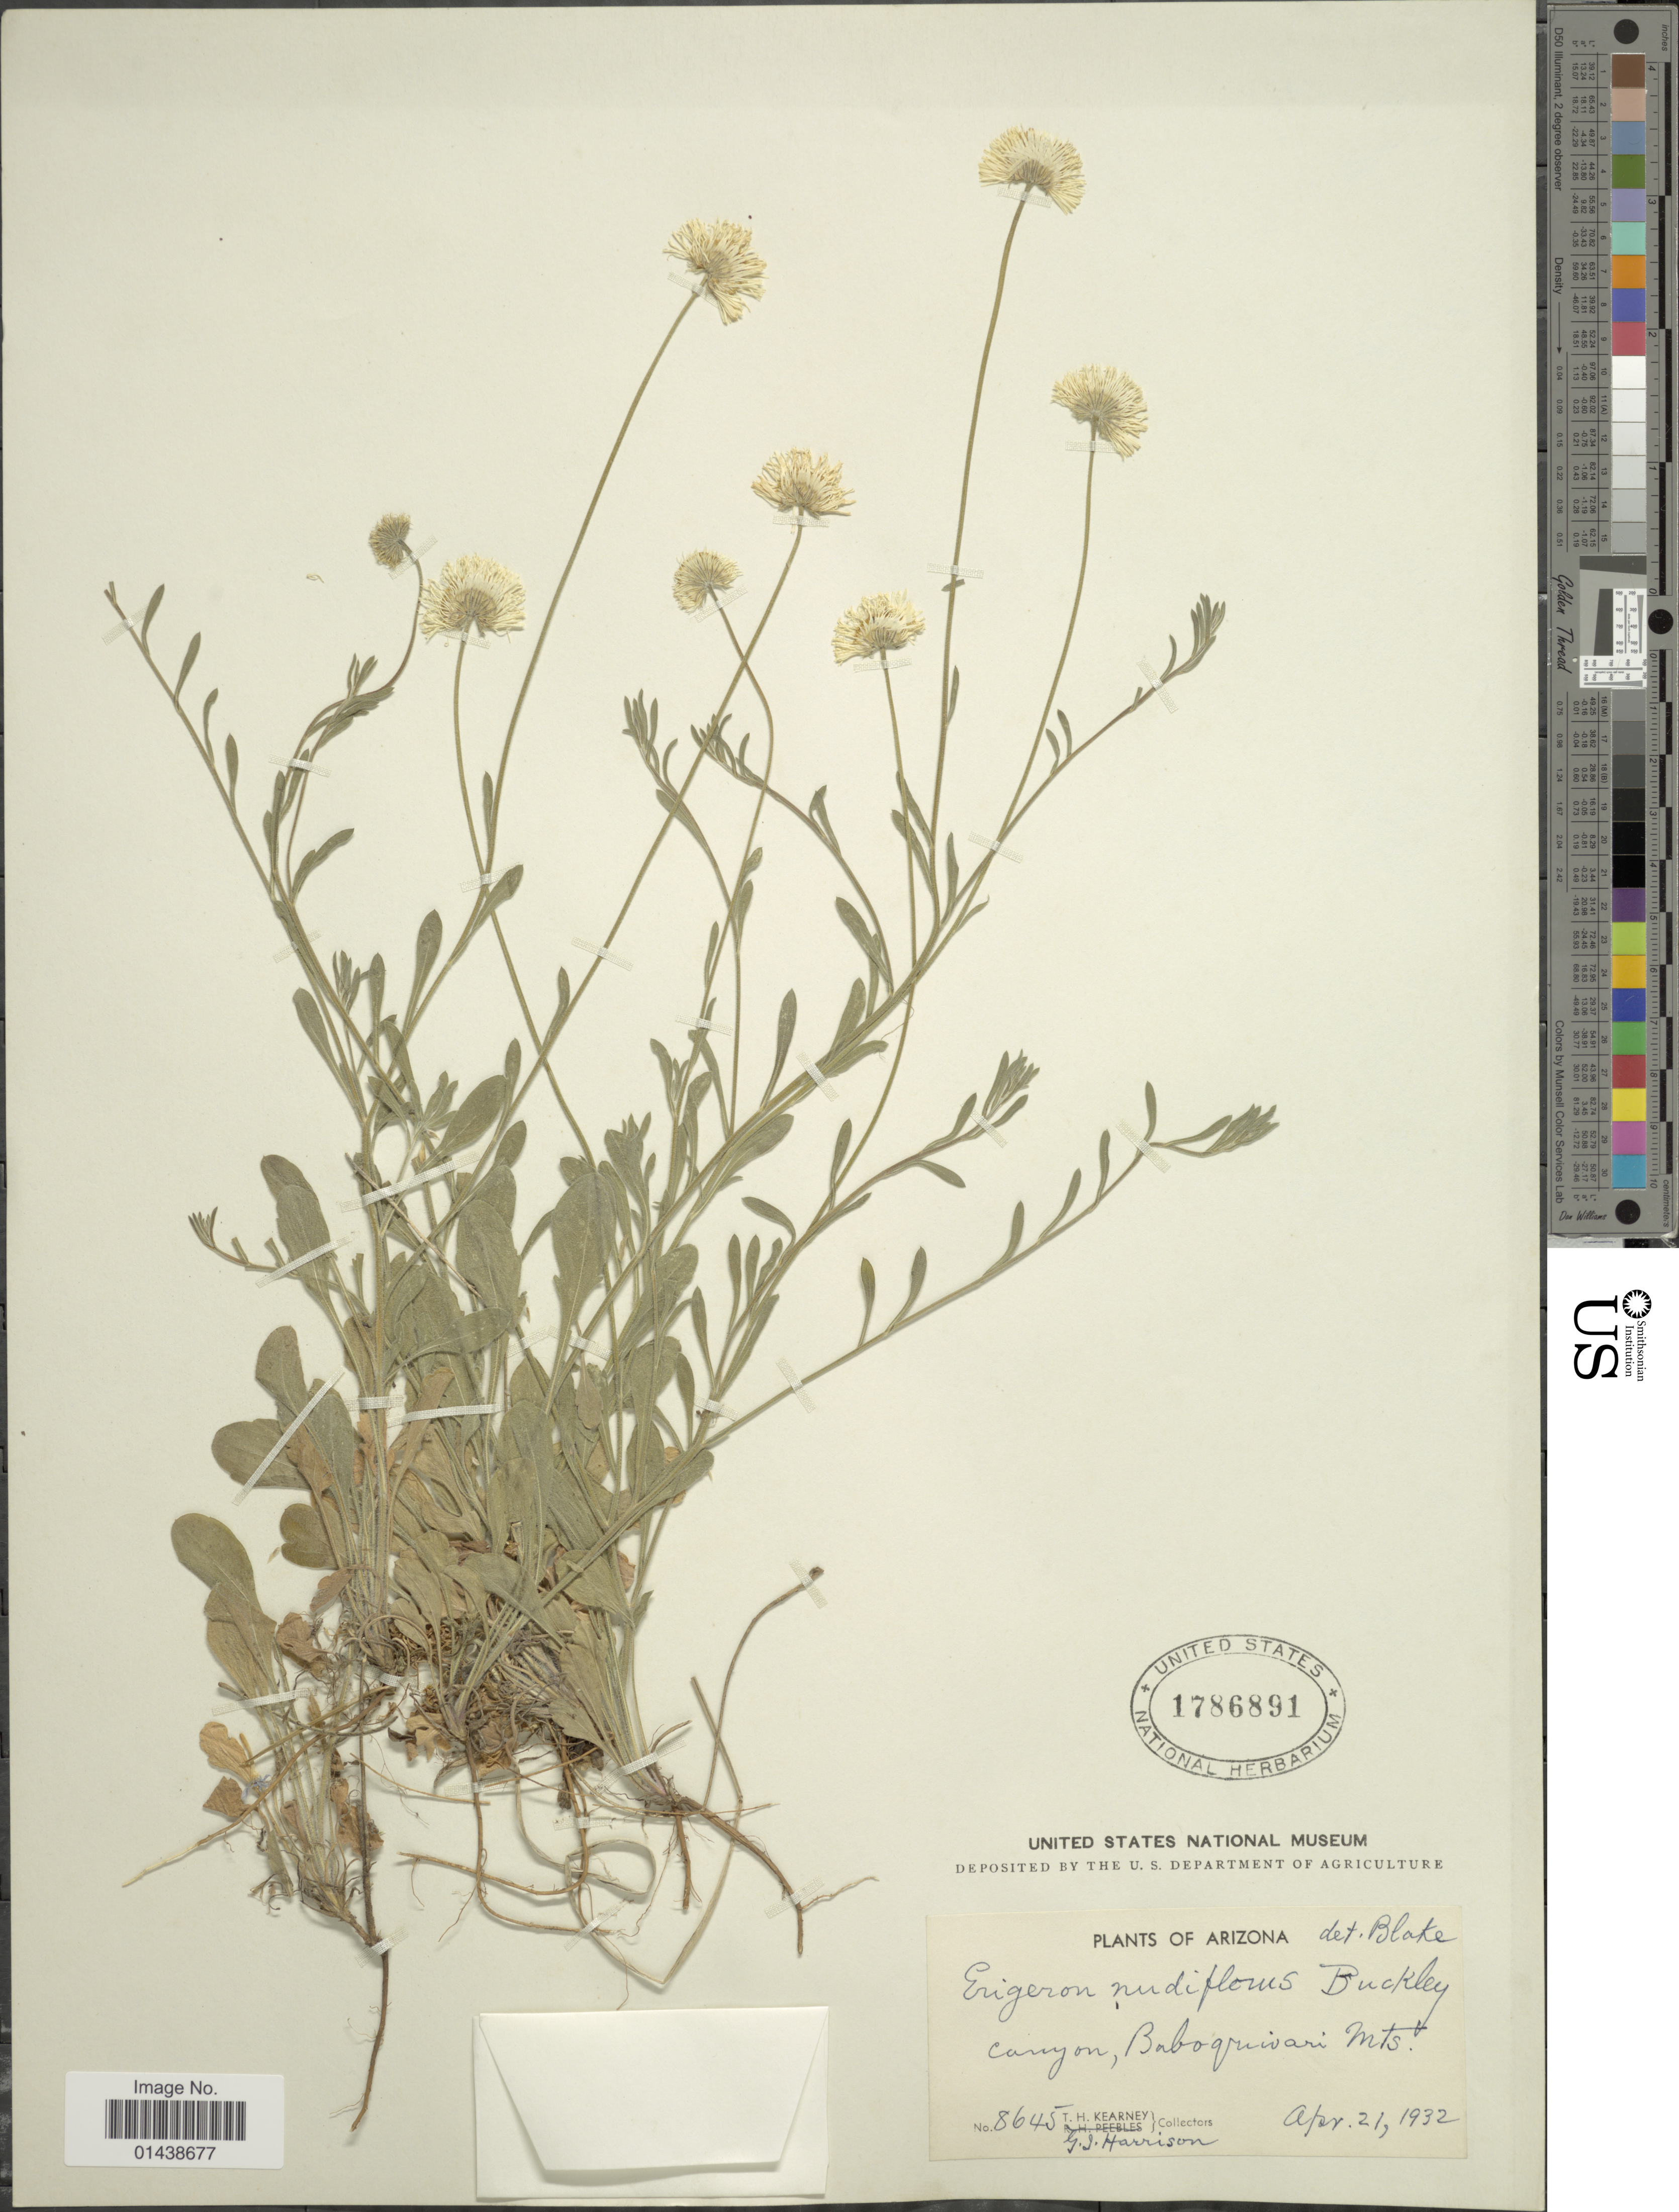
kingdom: Plantae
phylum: Tracheophyta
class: Magnoliopsida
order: Asterales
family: Asteraceae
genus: Erigeron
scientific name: Erigeron nudiflorus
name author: Buckley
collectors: T. H. Kearney & G. J. Harrison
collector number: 8645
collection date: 1932-04-21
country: United States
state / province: Arizona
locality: Canyon, Baboquivari Mts.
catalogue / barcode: US 1786891